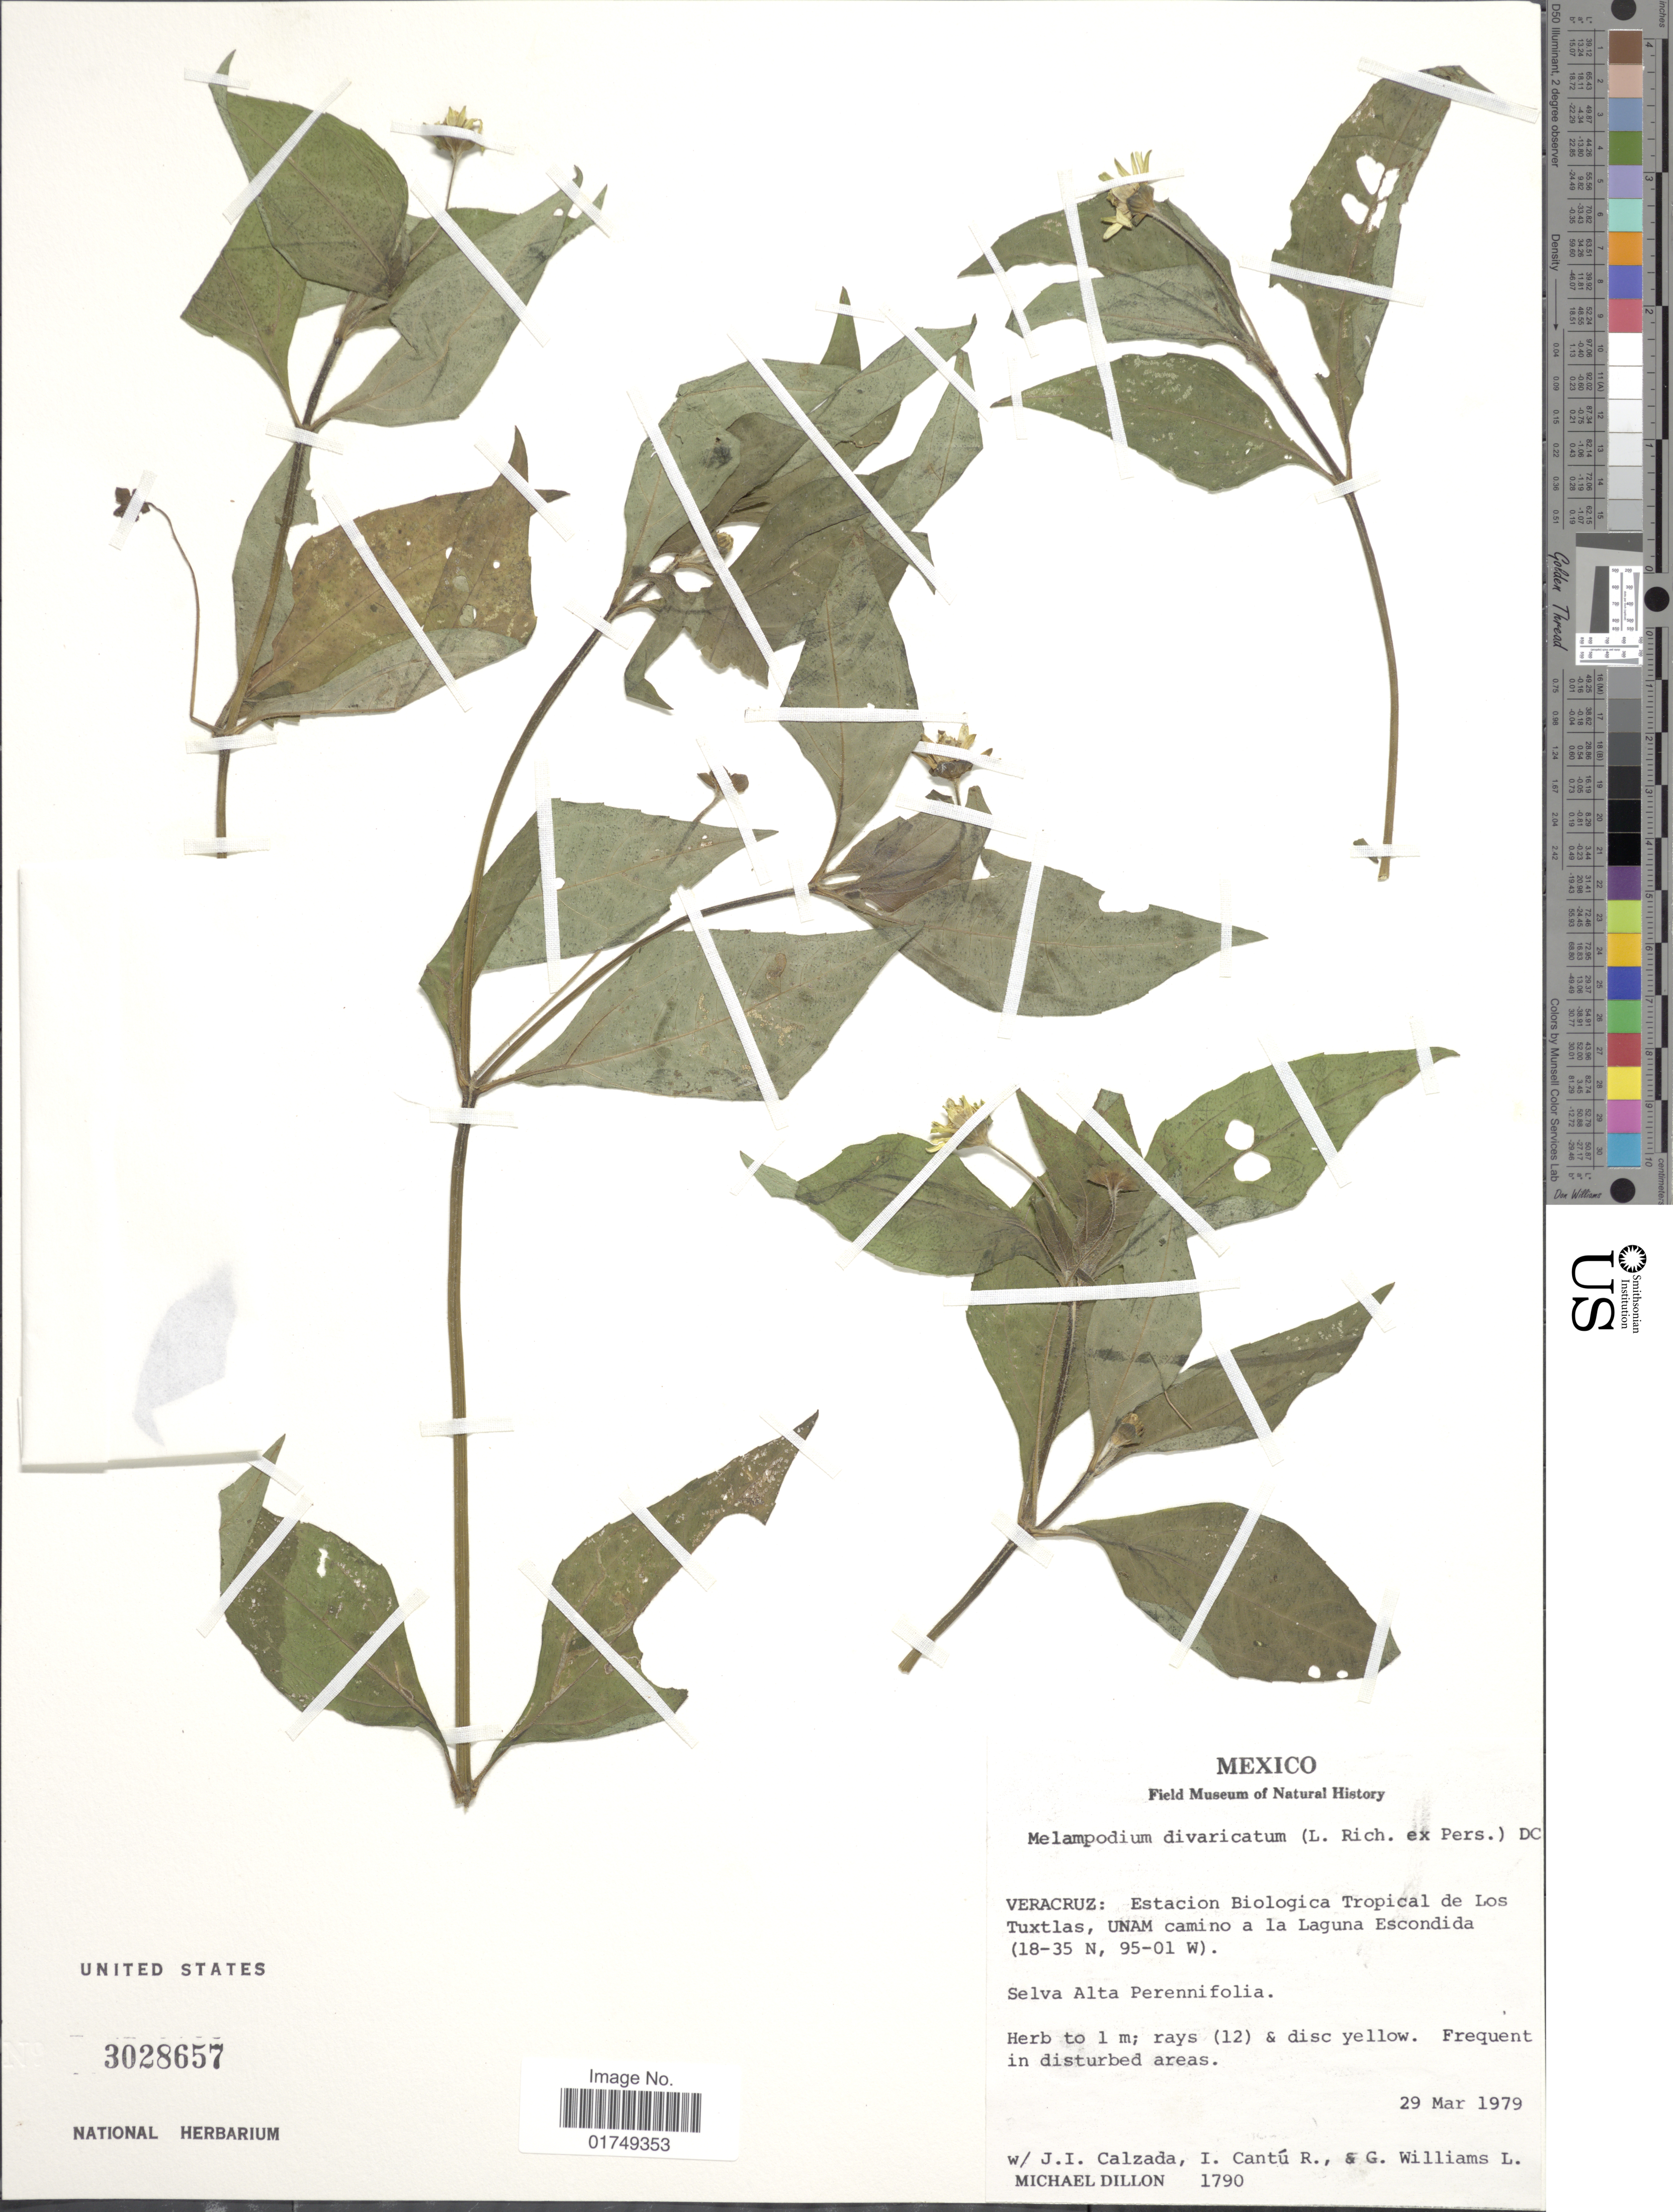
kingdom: Plantae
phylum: Tracheophyta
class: Magnoliopsida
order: Asterales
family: Asteraceae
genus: Melampodium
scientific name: Melampodium divaricatum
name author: (Rich.) DC.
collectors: M. O. Dillon, J. I. Calzada, I. Cantu R. & G. H. Williams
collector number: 1790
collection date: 1979-03-29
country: Mexico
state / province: Veracruz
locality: Veracruz, Estacion Biologica Tropical de Los Tuxtlas, UNAM camino a la Laguna Escondida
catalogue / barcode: US 3028657